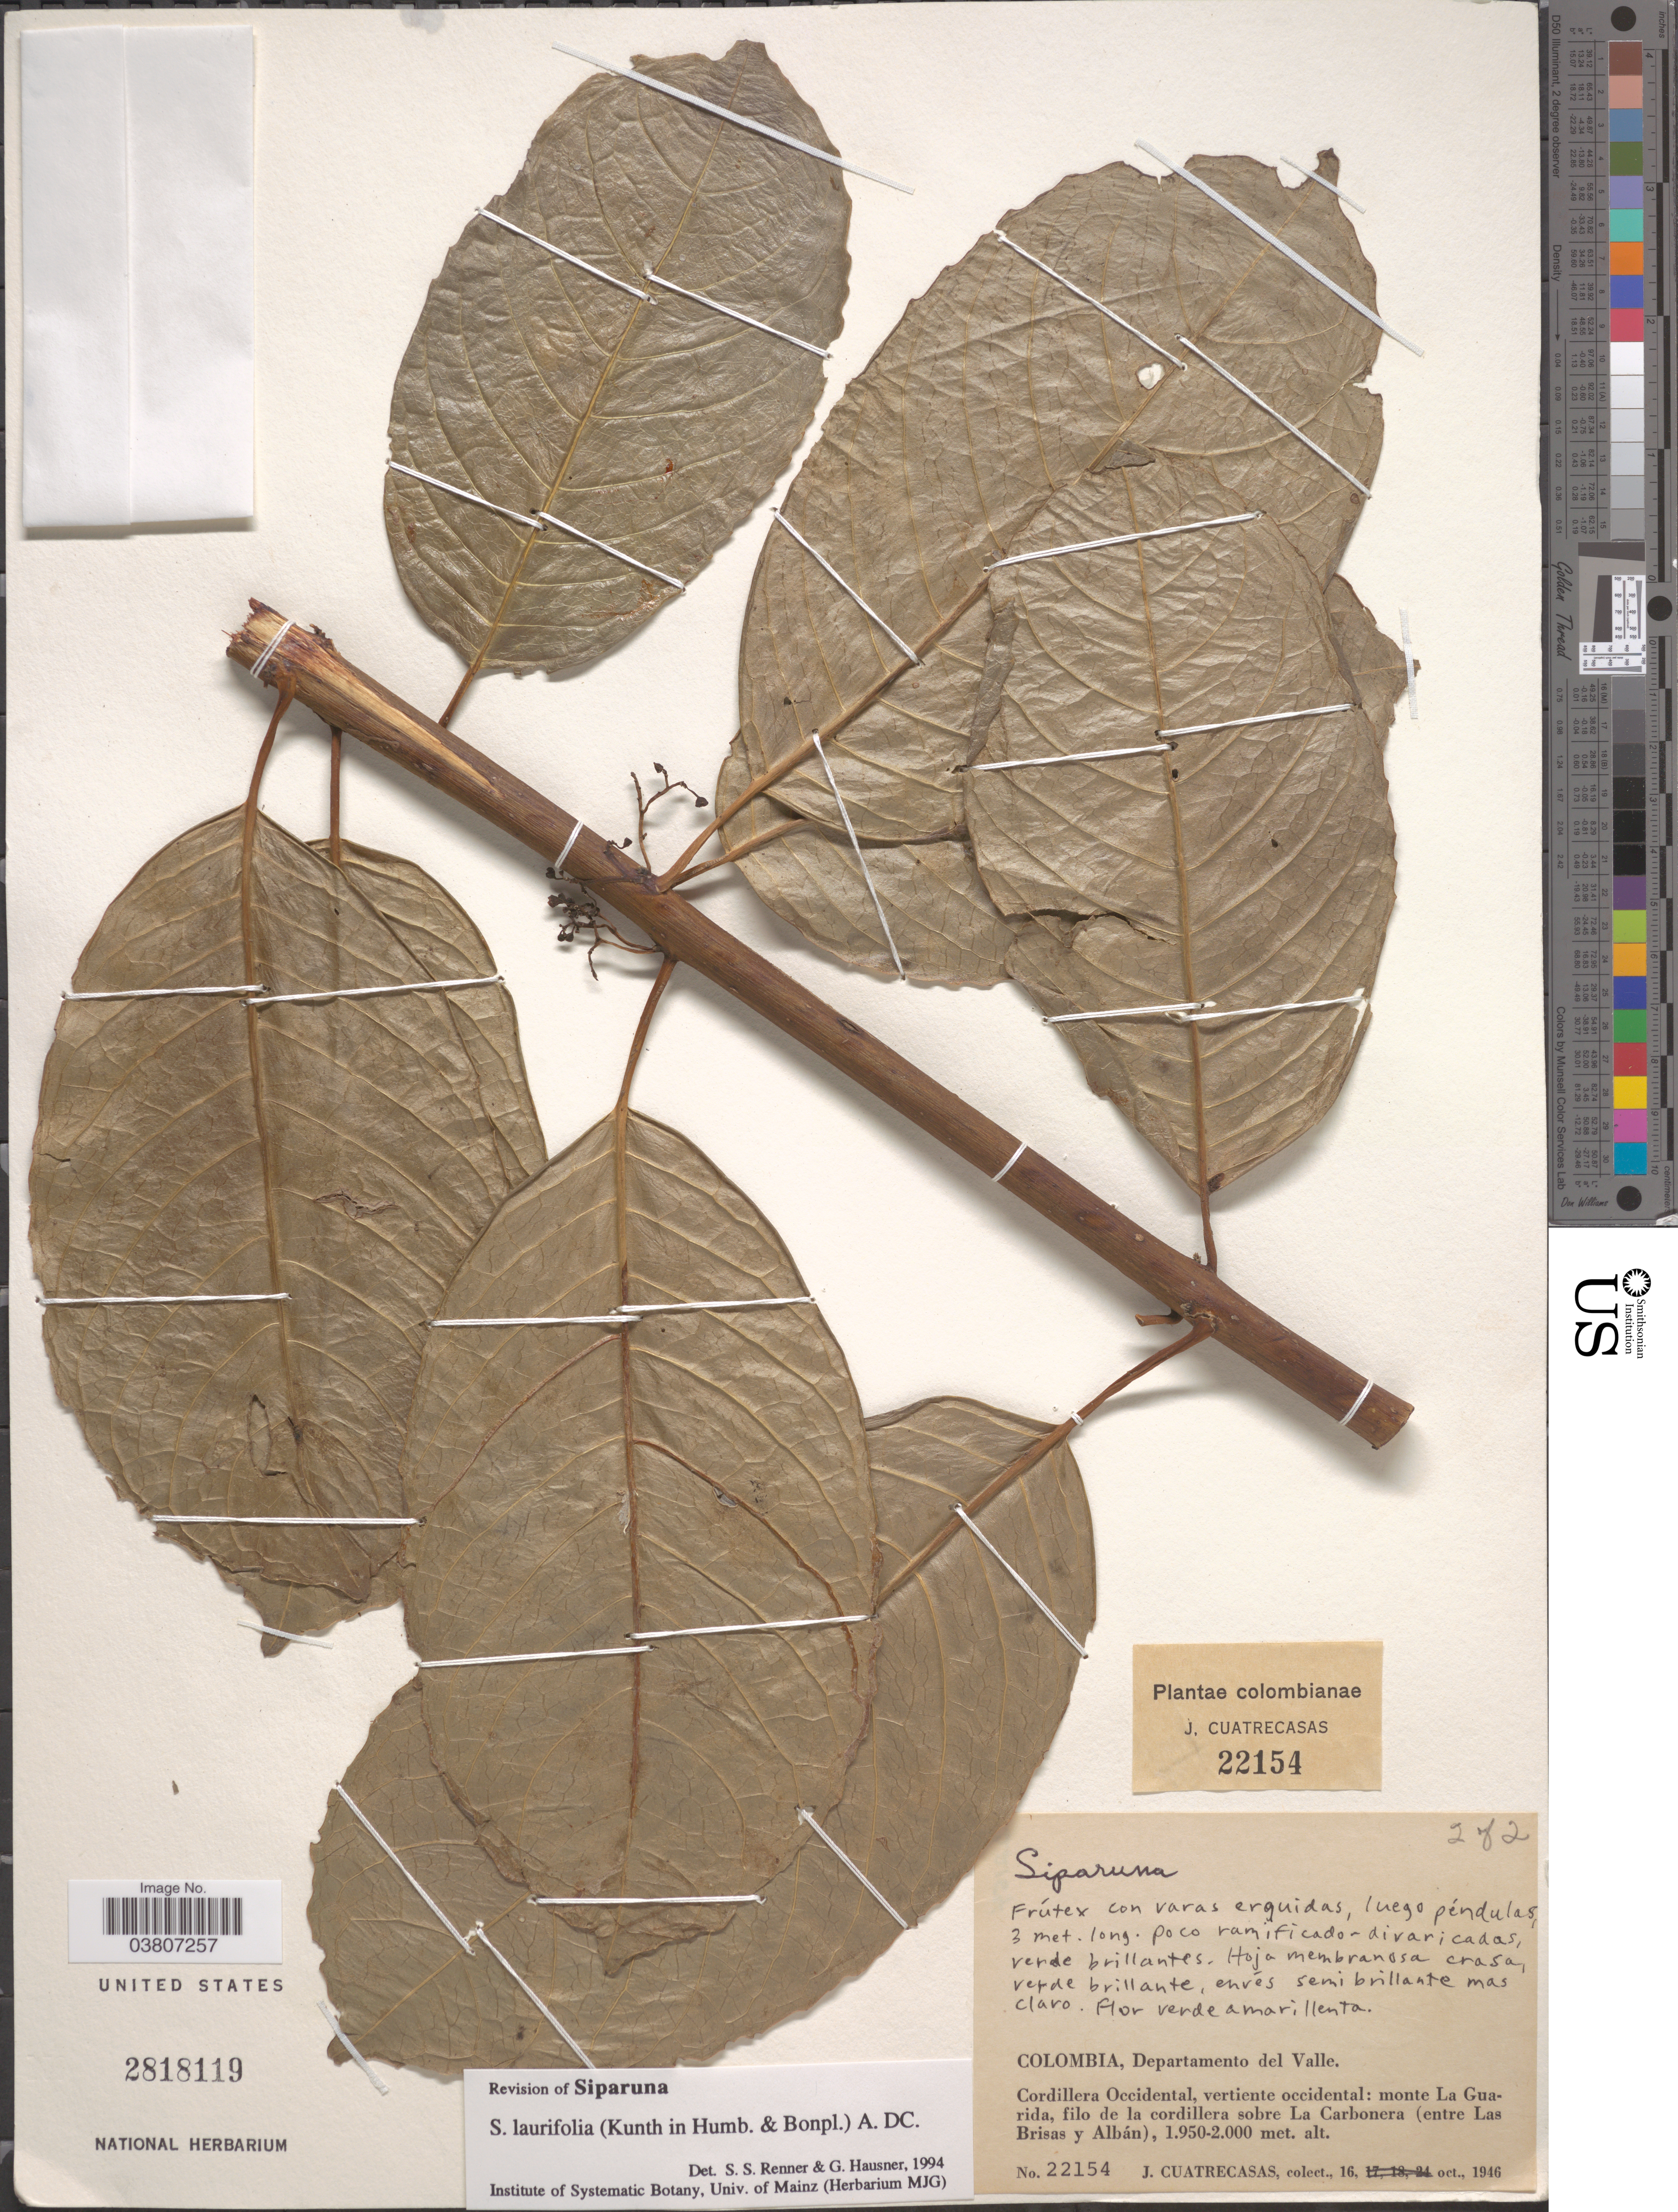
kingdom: Plantae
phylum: Tracheophyta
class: Magnoliopsida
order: Laurales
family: Siparunaceae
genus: Siparuna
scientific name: Siparuna laurifolia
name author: (Kunth) A. DC.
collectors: J. Cuatrecasas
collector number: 22154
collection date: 1946-10-16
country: Colombia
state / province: Valle del Cauca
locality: Departamento del Valle. Cordillera Occidental, vertiente occidental: monte La Guarida, filo de la cordillera sobre La Carbonera (entre Las Brisas y Albán).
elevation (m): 1950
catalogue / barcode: US 2818119